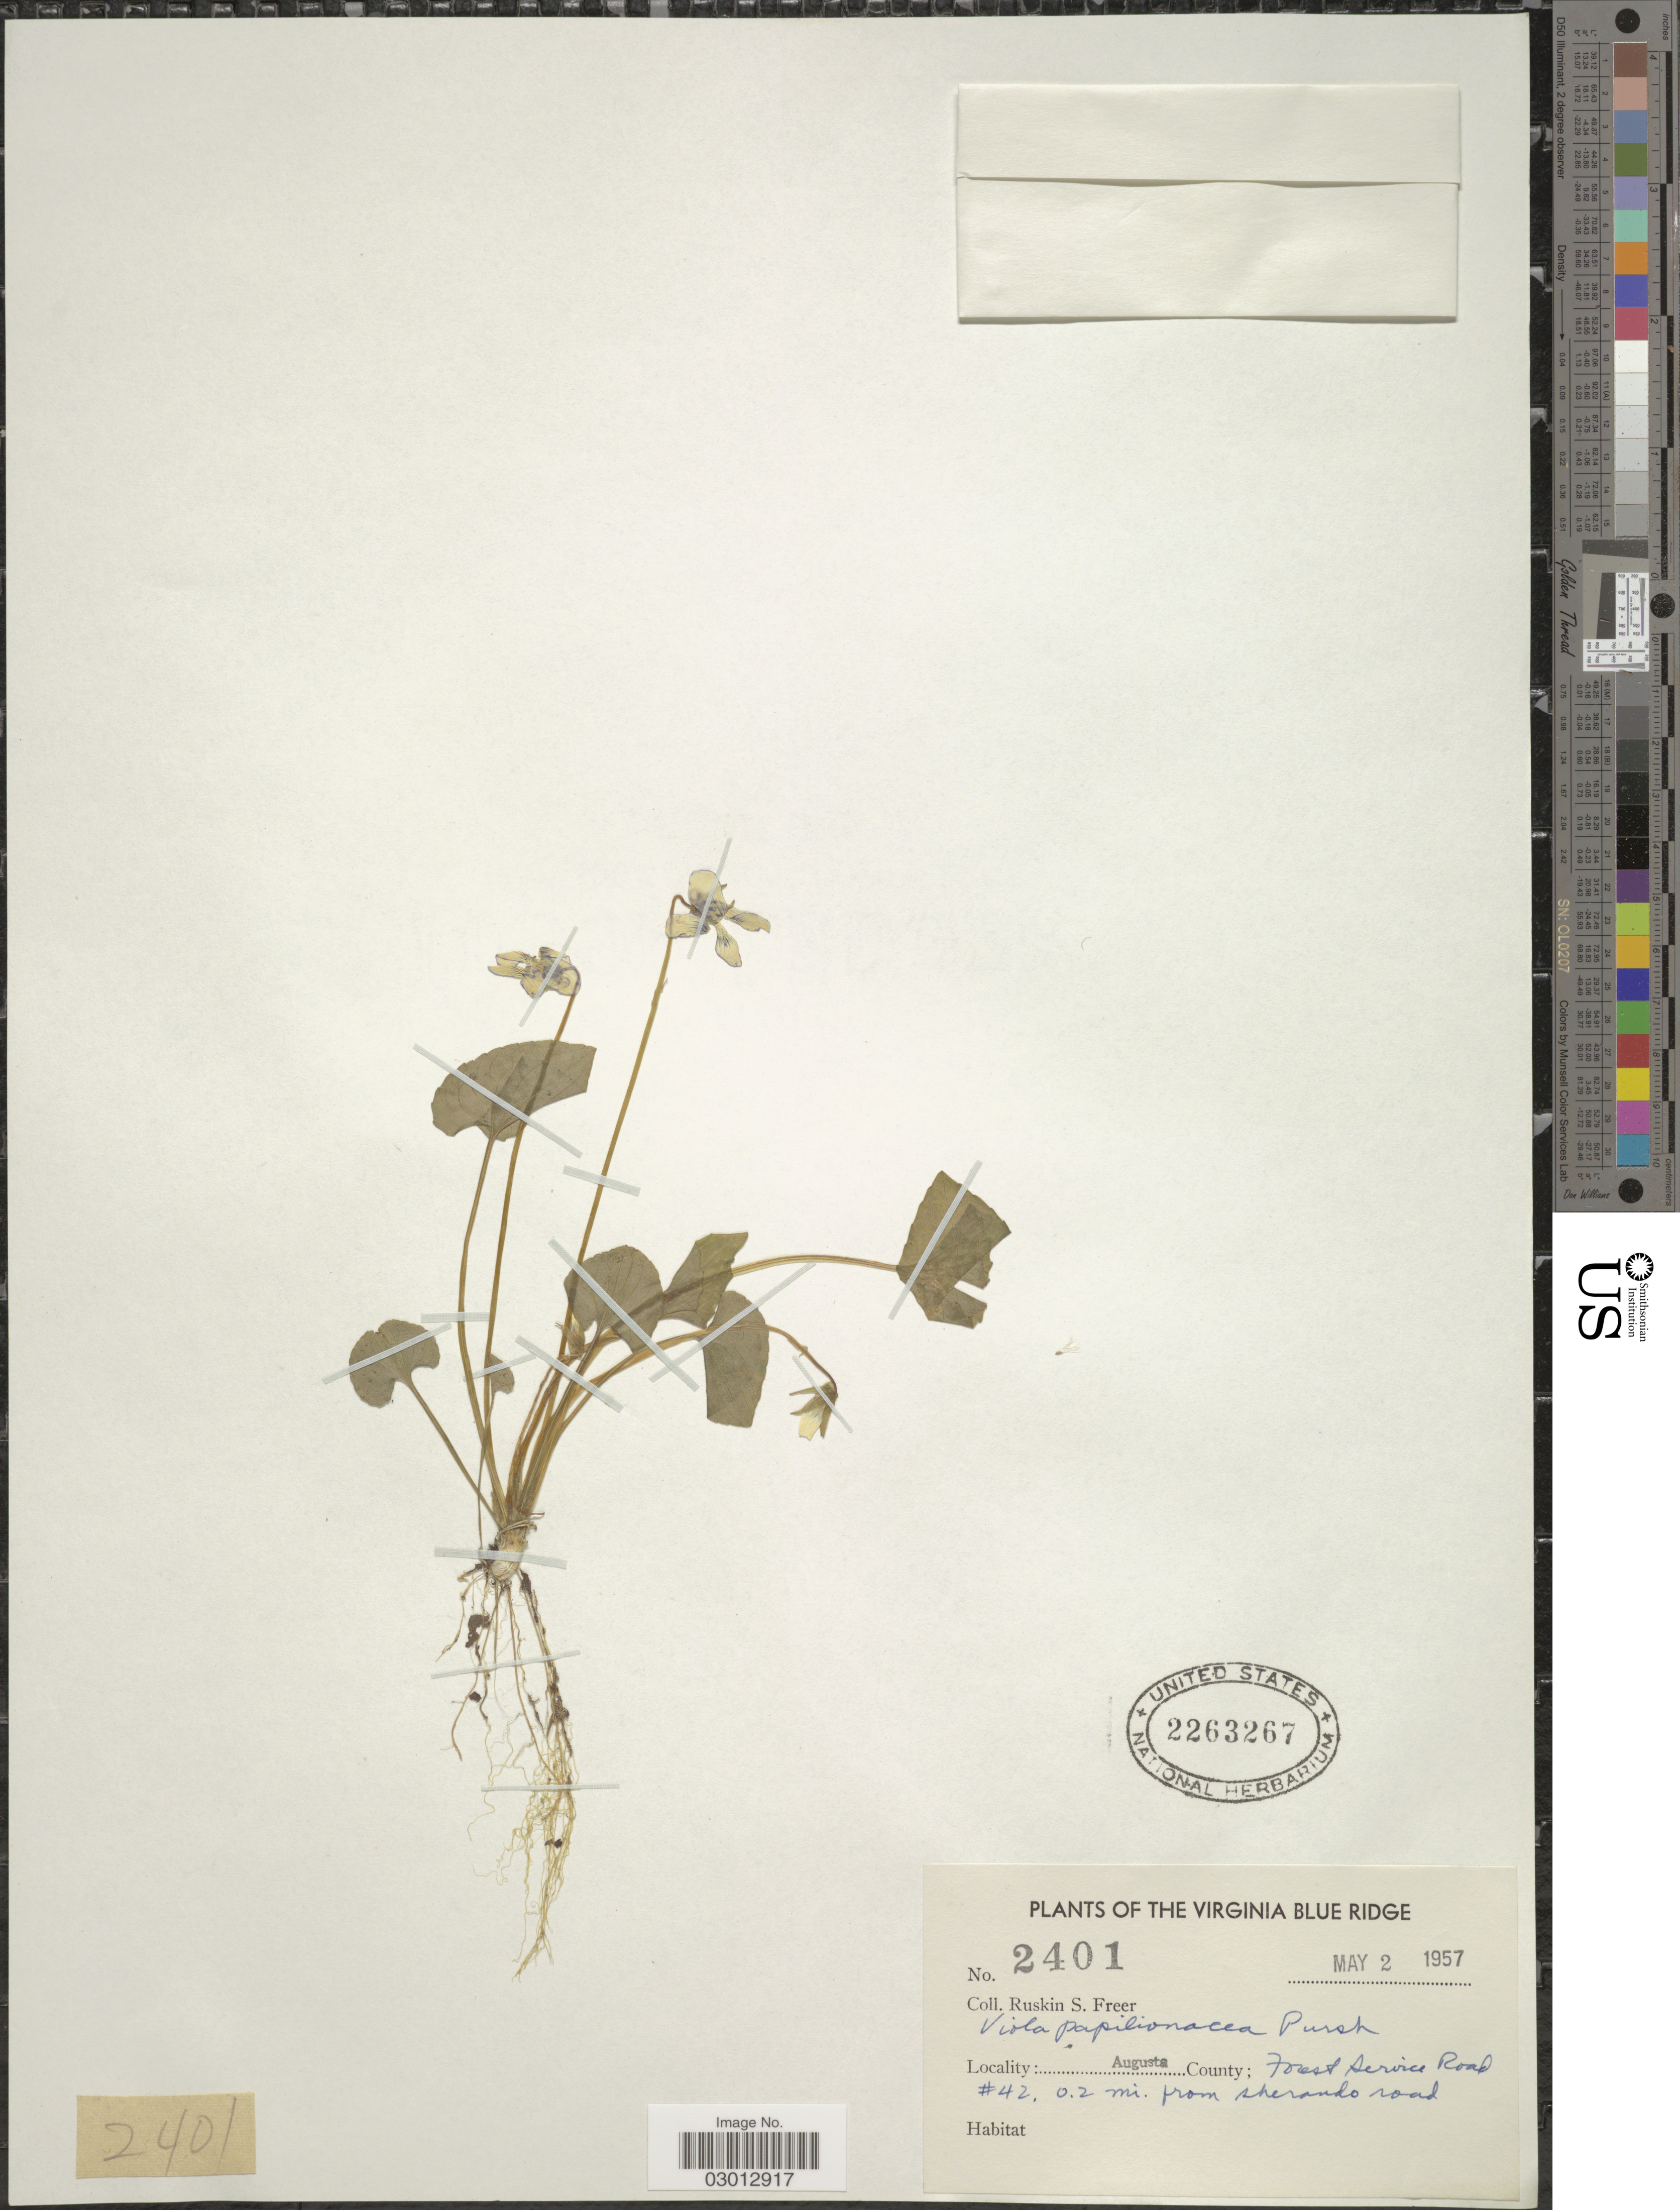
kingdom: Plantae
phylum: Tracheophyta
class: Magnoliopsida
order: Malpighiales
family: Violaceae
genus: Viola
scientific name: Viola papilionacea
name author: Pursh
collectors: R. Freer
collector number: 2401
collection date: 1957-05-02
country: United States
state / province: Virginia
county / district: Nelson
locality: Virginia Blue Ridge. Nelson County; Along Appal. Forest Service Road #42. 0.2 mi. from Sherando road.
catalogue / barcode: US 2263267